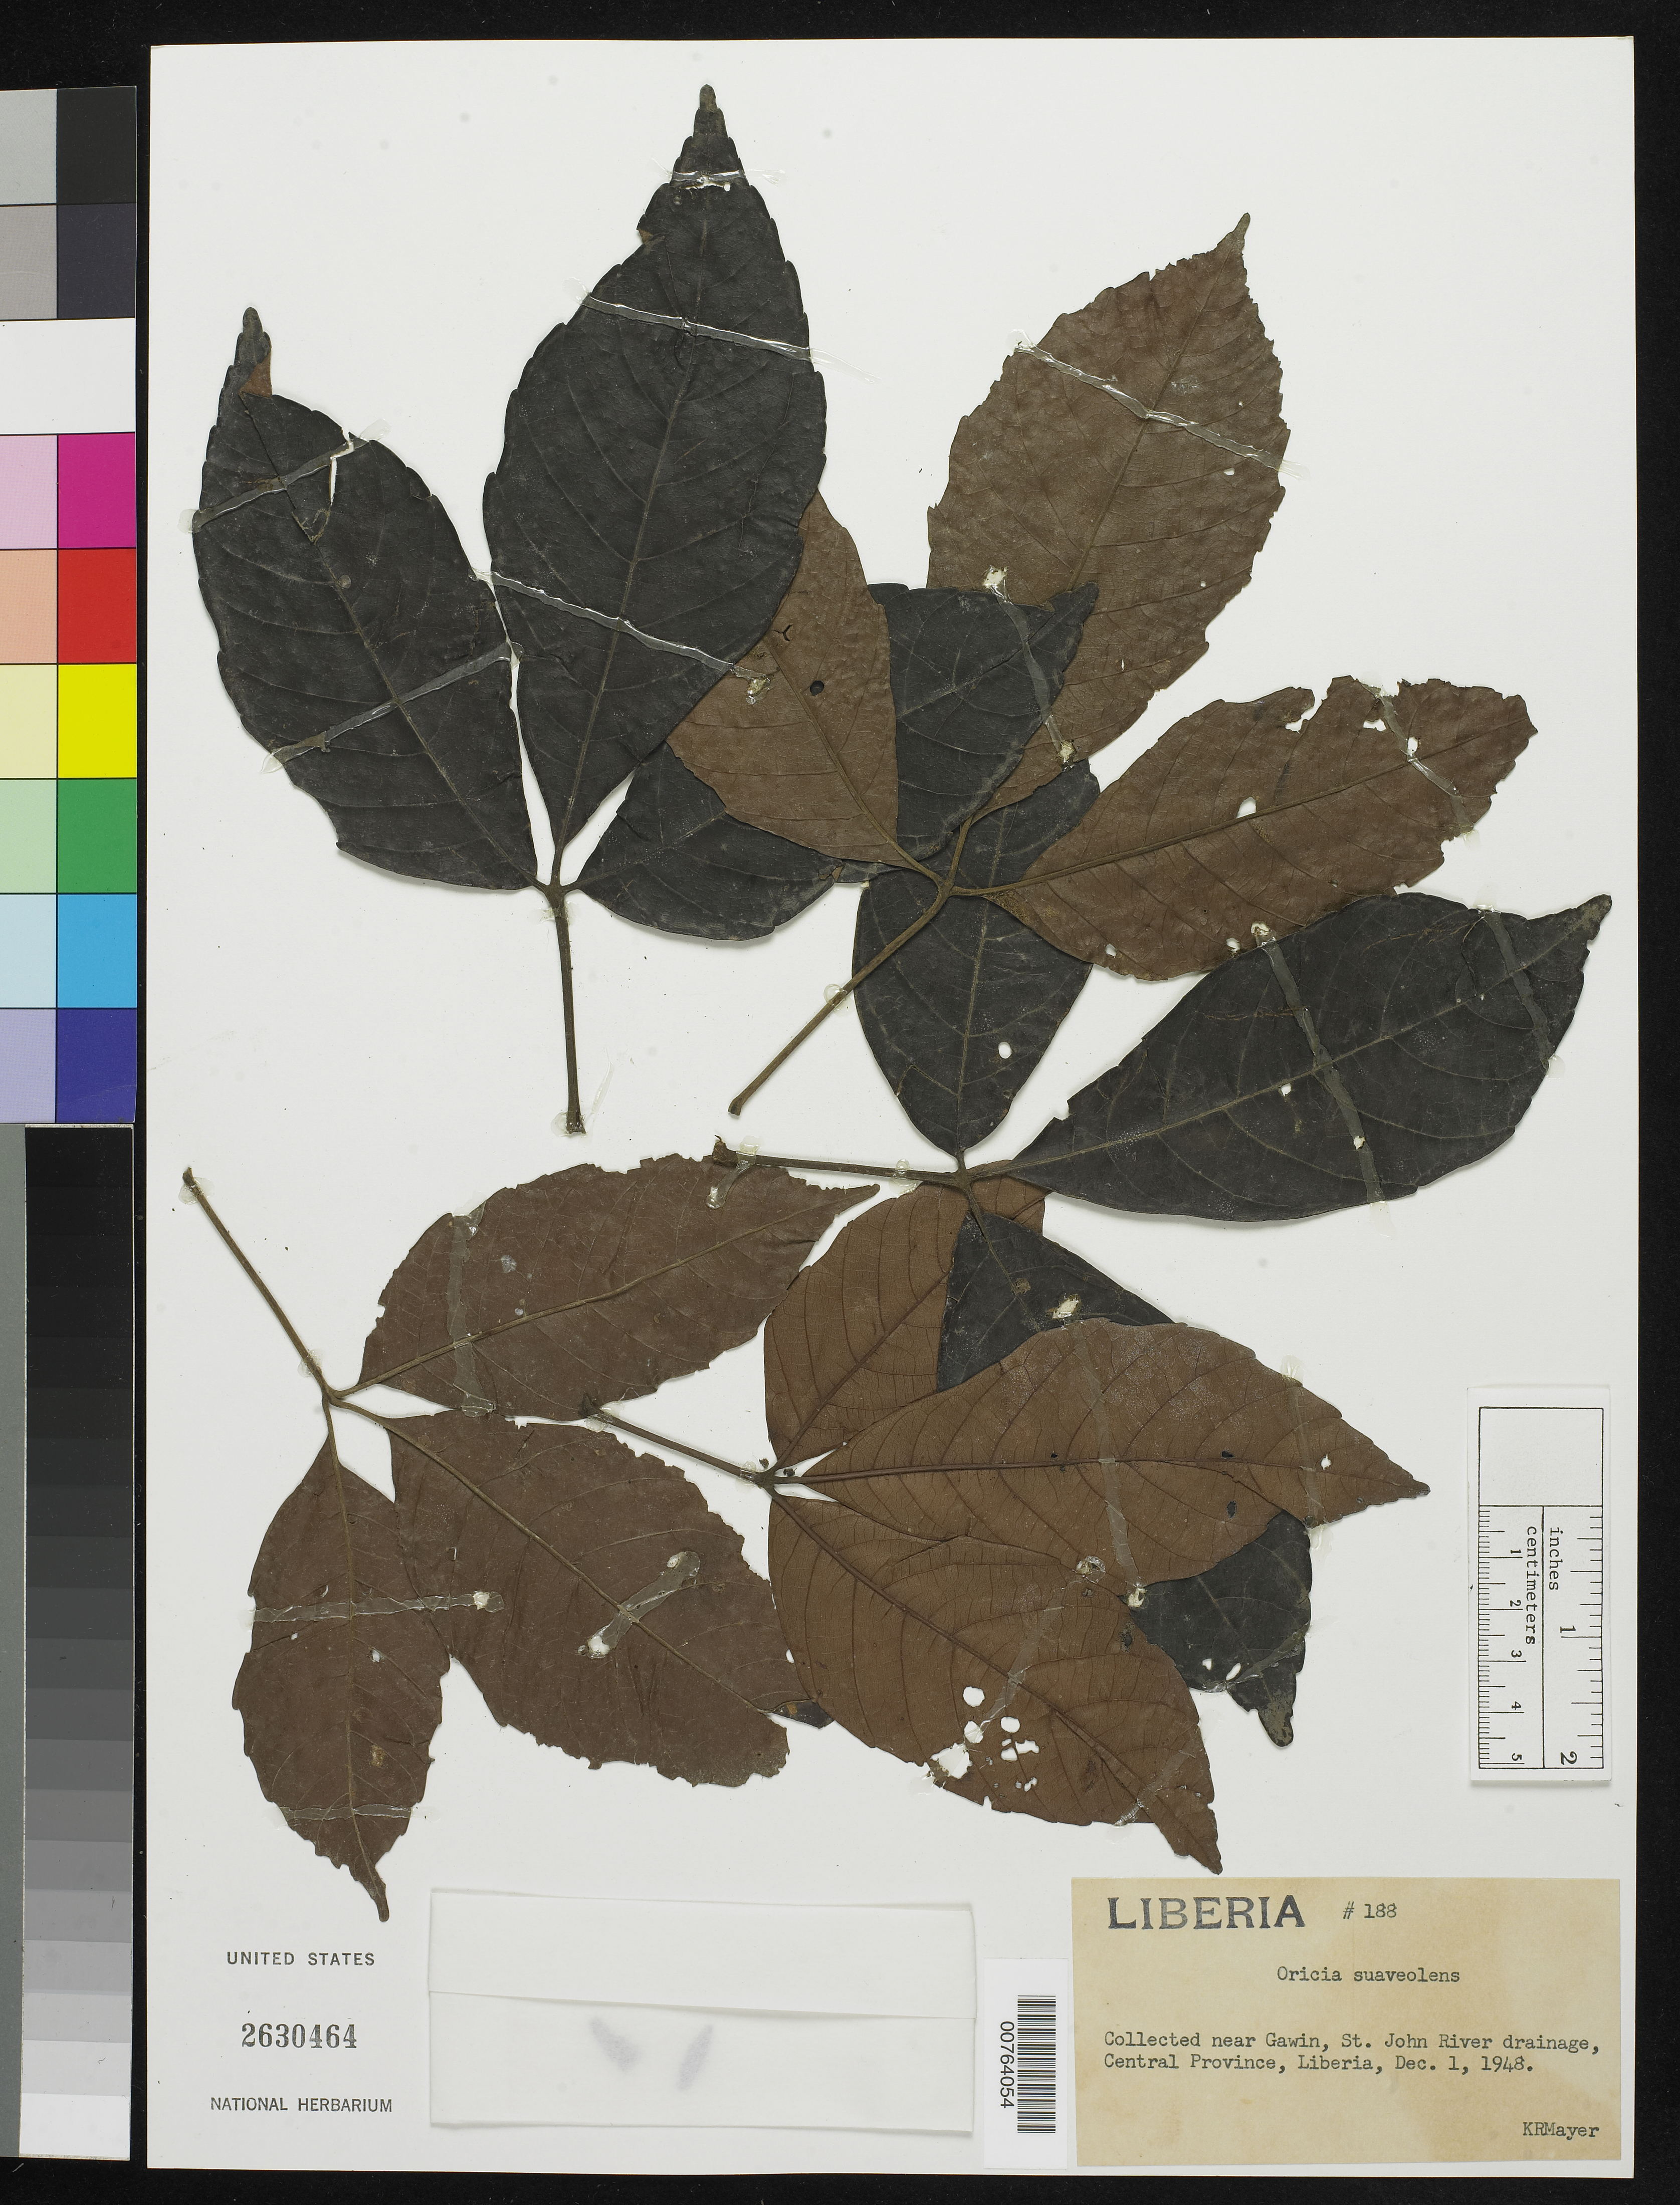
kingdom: Plantae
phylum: Tracheophyta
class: Magnoliopsida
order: Sapindales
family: Rutaceae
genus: Vepris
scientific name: Vepris suaveolens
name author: (Engl.) Mziray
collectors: K. R. Mayer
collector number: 188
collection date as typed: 1 Dec 1948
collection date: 1948-12-01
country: Liberia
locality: Central Province: St. John River drainage, near Gawin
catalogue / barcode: US 2630464